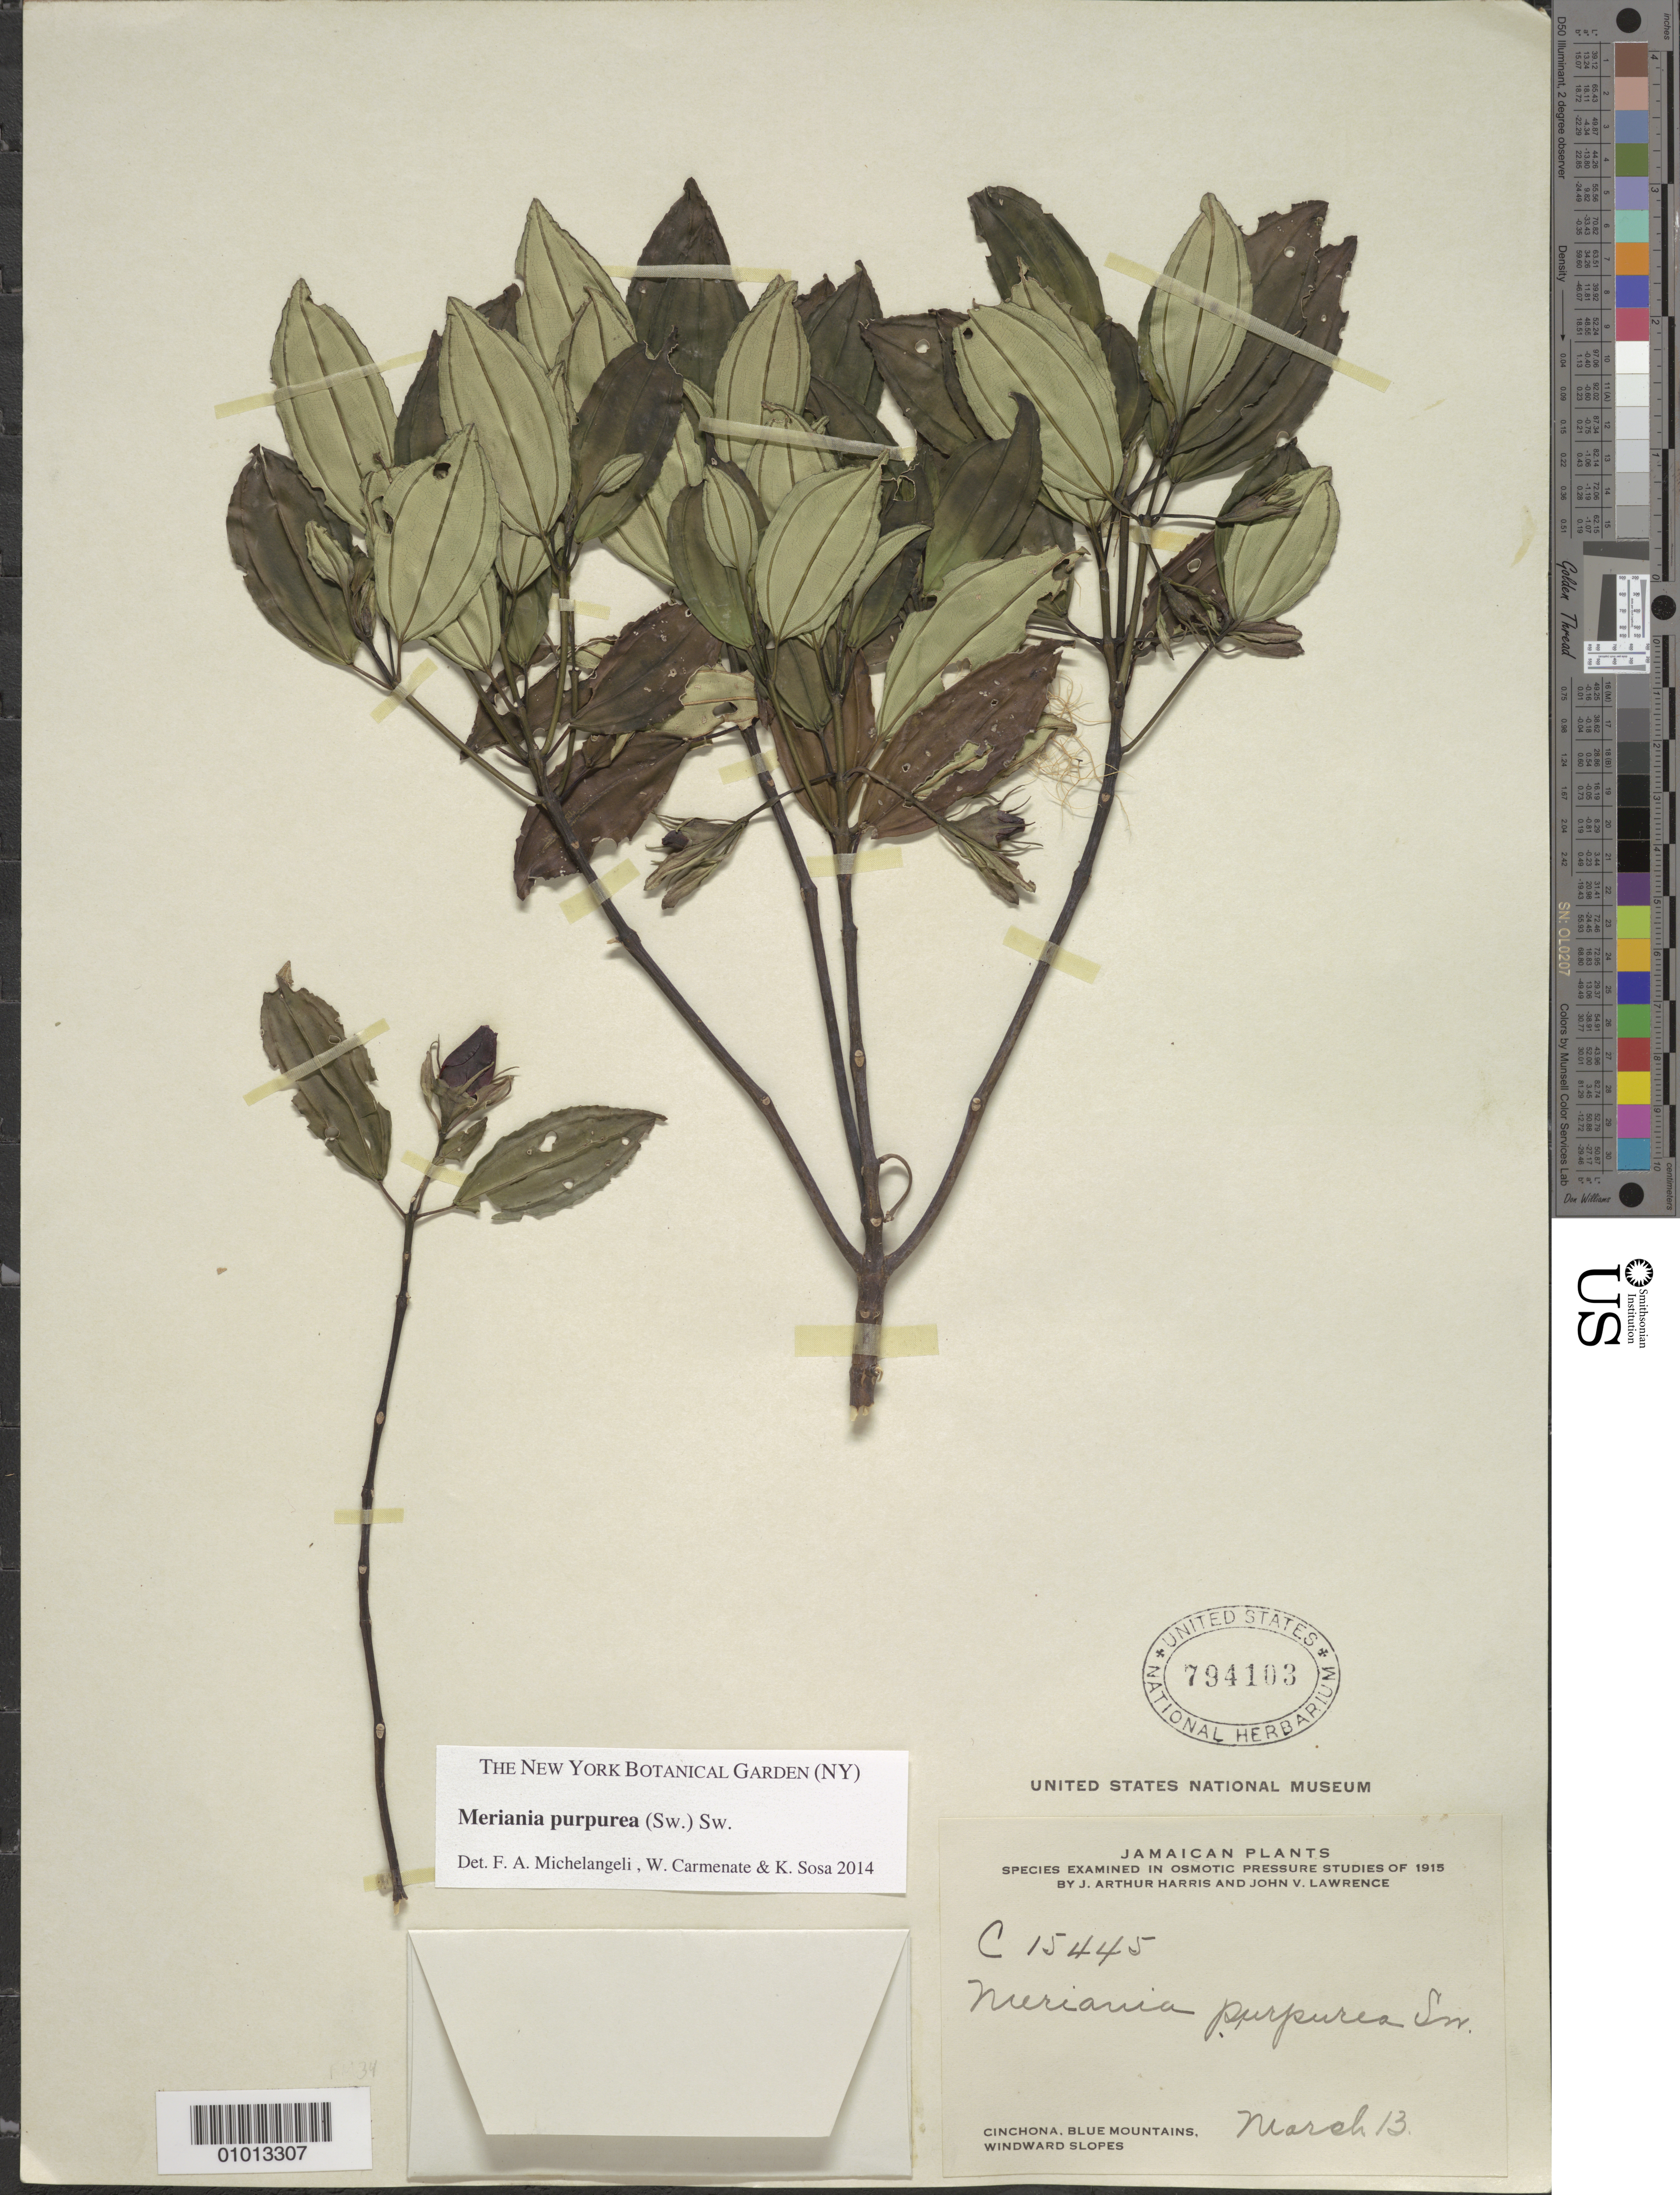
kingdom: Plantae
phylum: Tracheophyta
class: Magnoliopsida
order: Myrtales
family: Melastomataceae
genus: Meriania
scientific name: Meriania purpurea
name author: (Sw.) Sw.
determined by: Michelangeli, F. A.; Carmenate, W.; Sosa, K.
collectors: J. A. Harris & J. Lawrence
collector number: C 15445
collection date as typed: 13 Mar 1915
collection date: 1915-03-13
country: Jamaica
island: Jamaica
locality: Chinchona, Blue Mountains, windward slopes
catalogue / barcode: US 794103